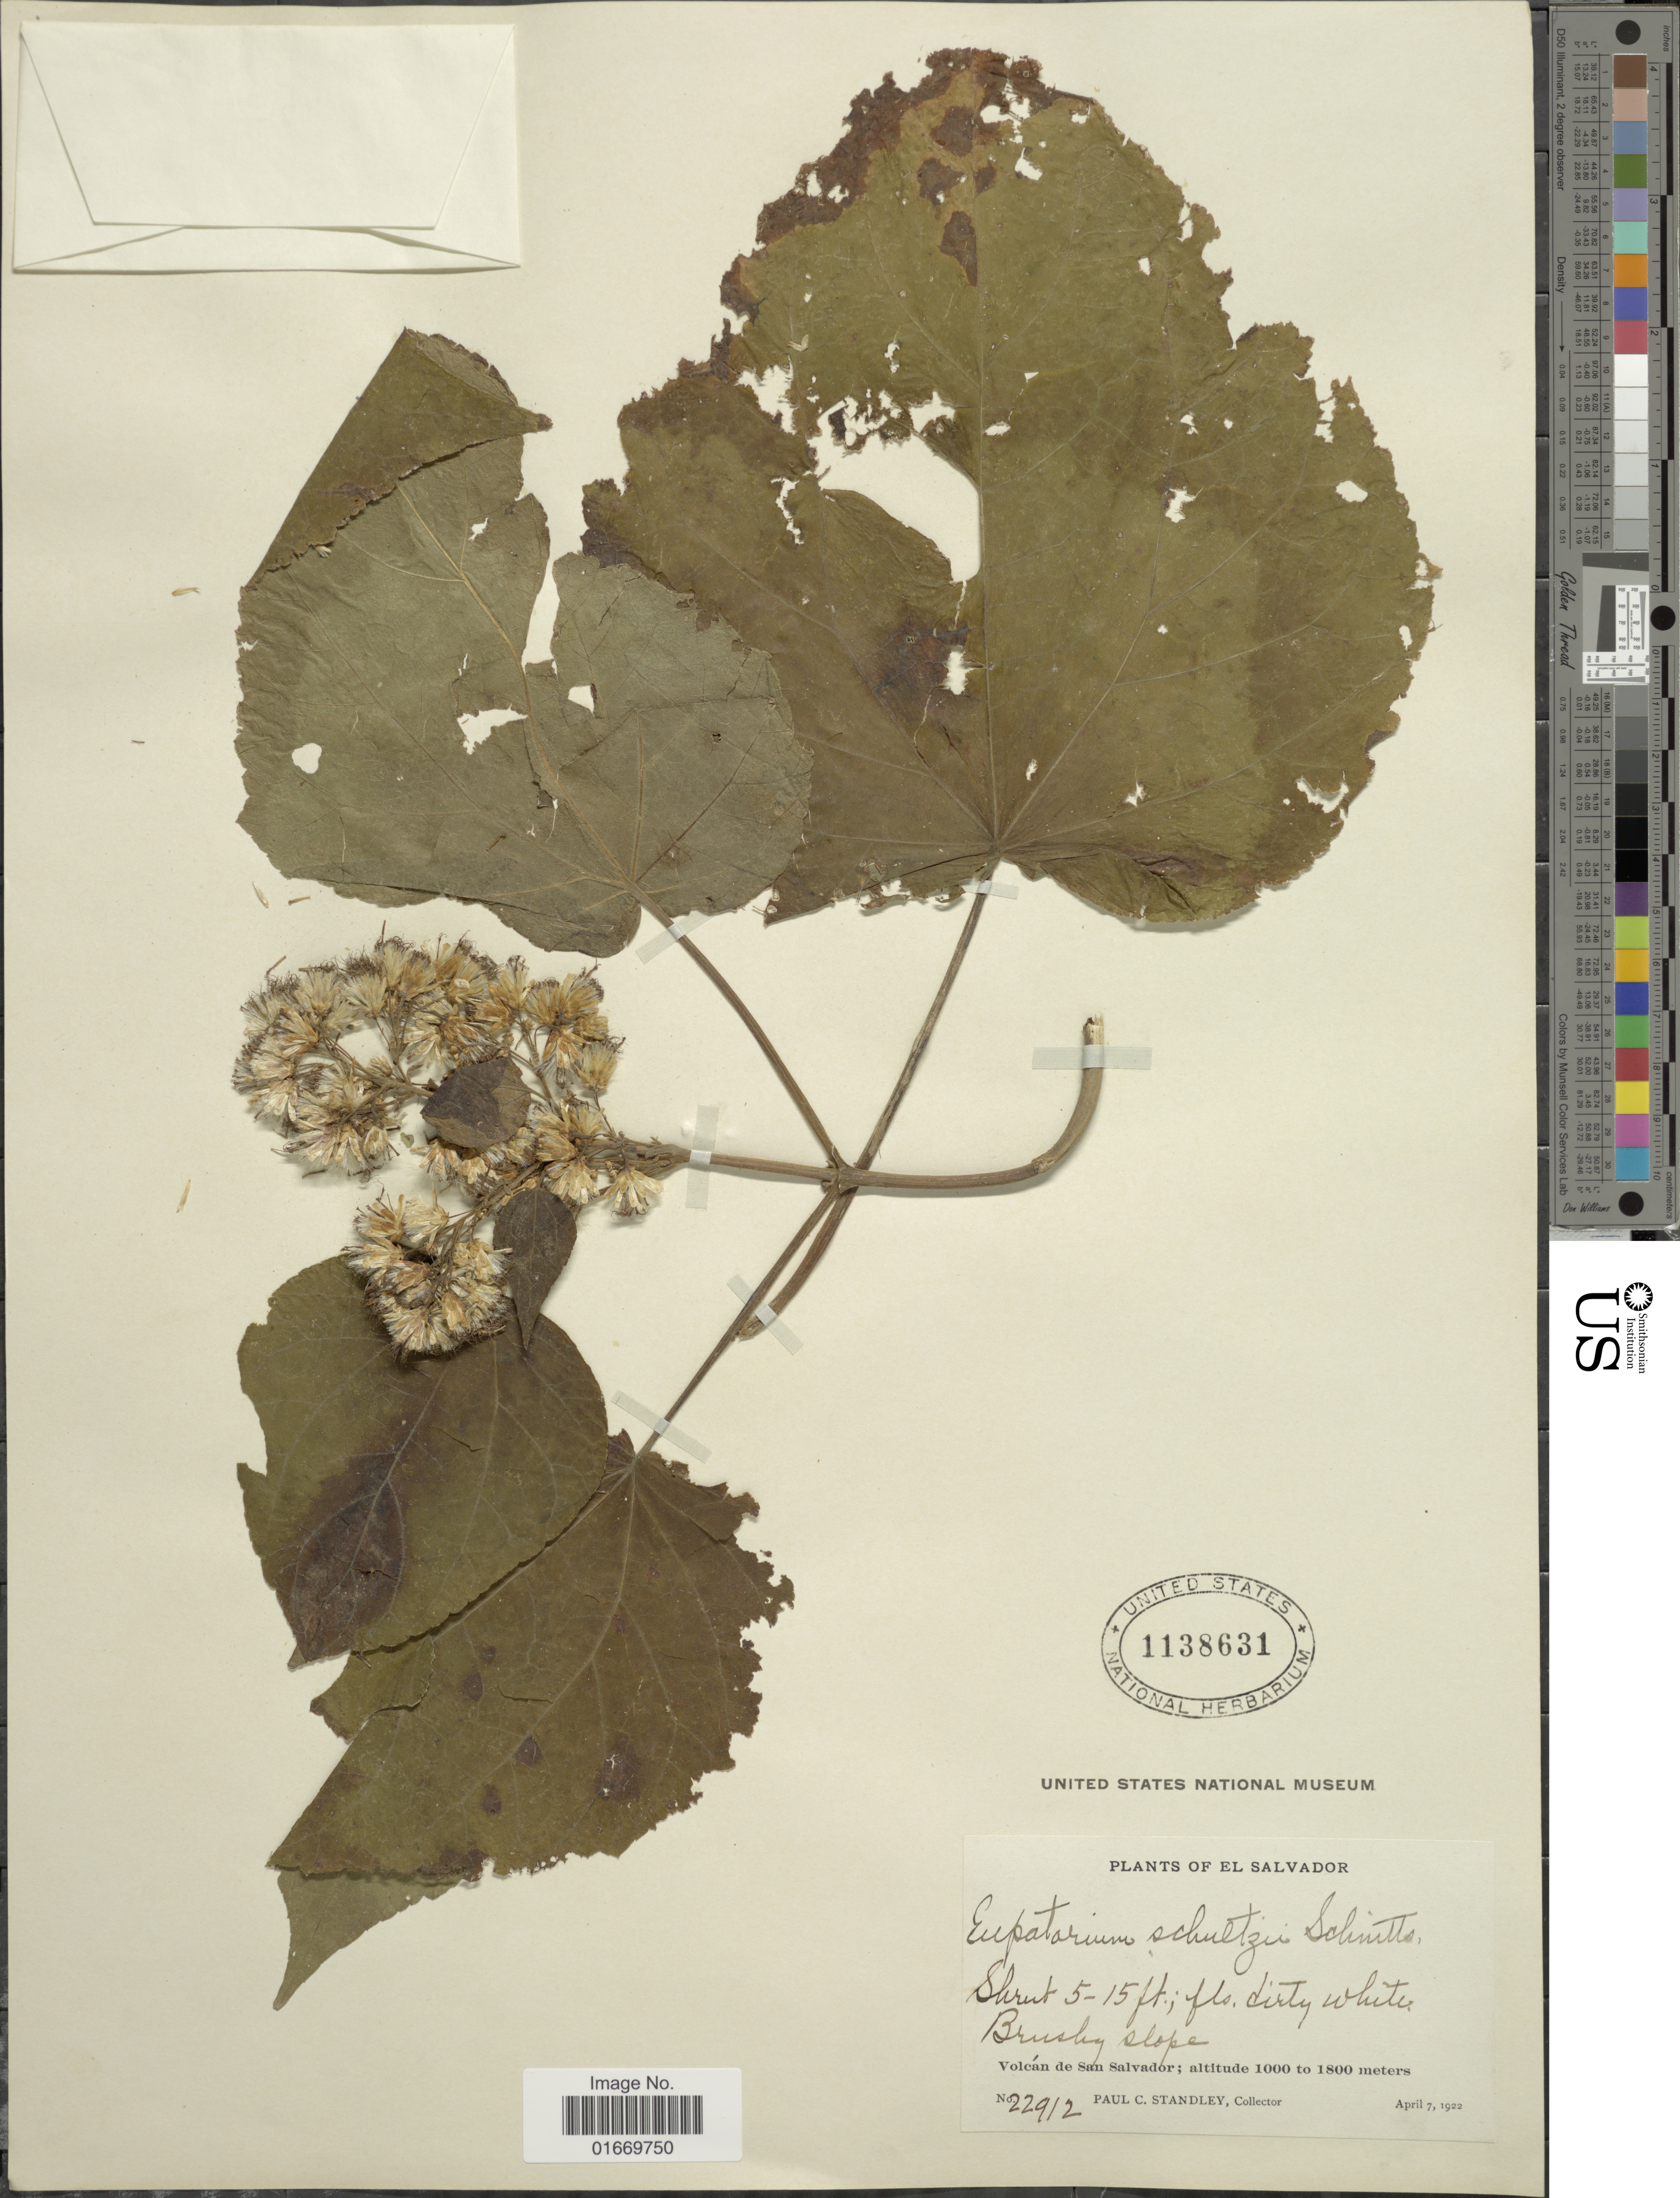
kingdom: Plantae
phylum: Tracheophyta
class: Magnoliopsida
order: Asterales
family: Asteraceae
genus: Peteravenia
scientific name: Peteravenia schultzii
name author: (Schnittsp.) R.M. King & H. Rob.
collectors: P. C. Standley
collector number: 22912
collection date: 1922-04-07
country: El Salvador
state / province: San Salvador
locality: El Salvador. Volcan de San Salvador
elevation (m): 1000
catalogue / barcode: US 1138631